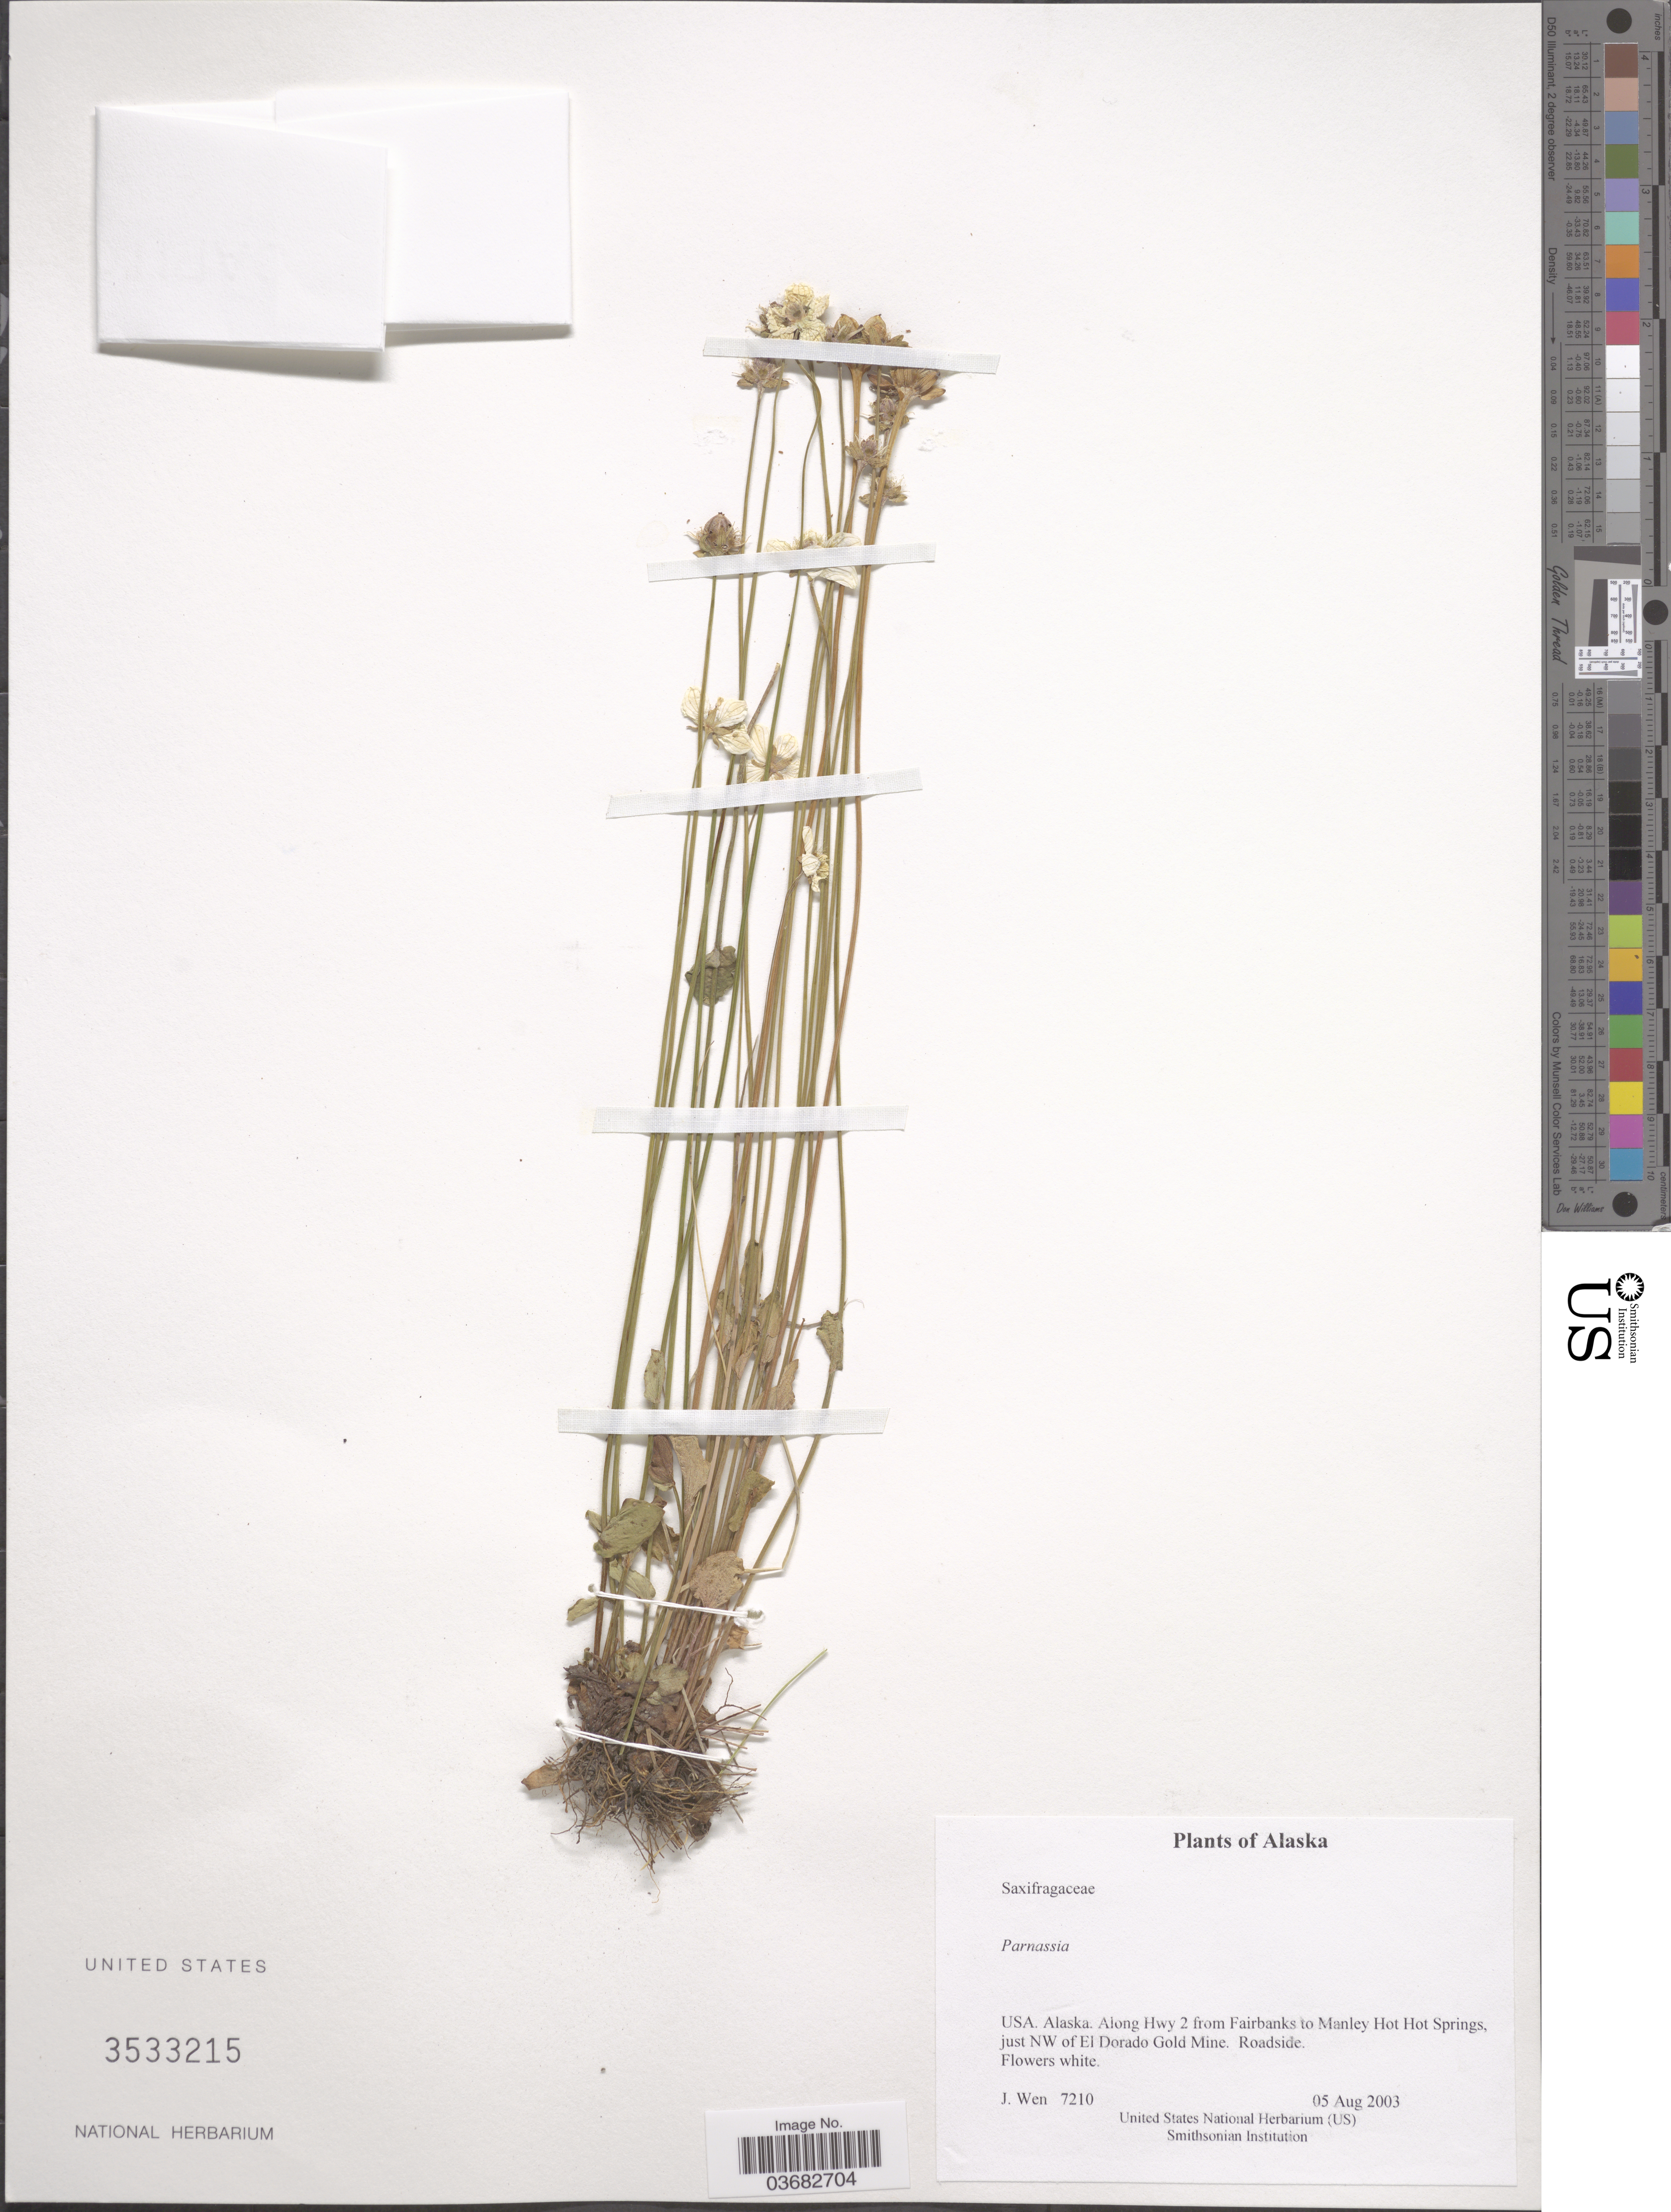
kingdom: Plantae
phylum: Tracheophyta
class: Magnoliopsida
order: Celastrales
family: Parnassiaceae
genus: Parnassia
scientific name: Parnassia sp.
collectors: J. Wen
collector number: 7210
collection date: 2003-08-05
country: United States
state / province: Alaska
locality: Along Hwy 2 from Fairbanks to Manley Hot Hot Springs, just NW of El Dorado Gold Mine.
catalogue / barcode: US 3533215